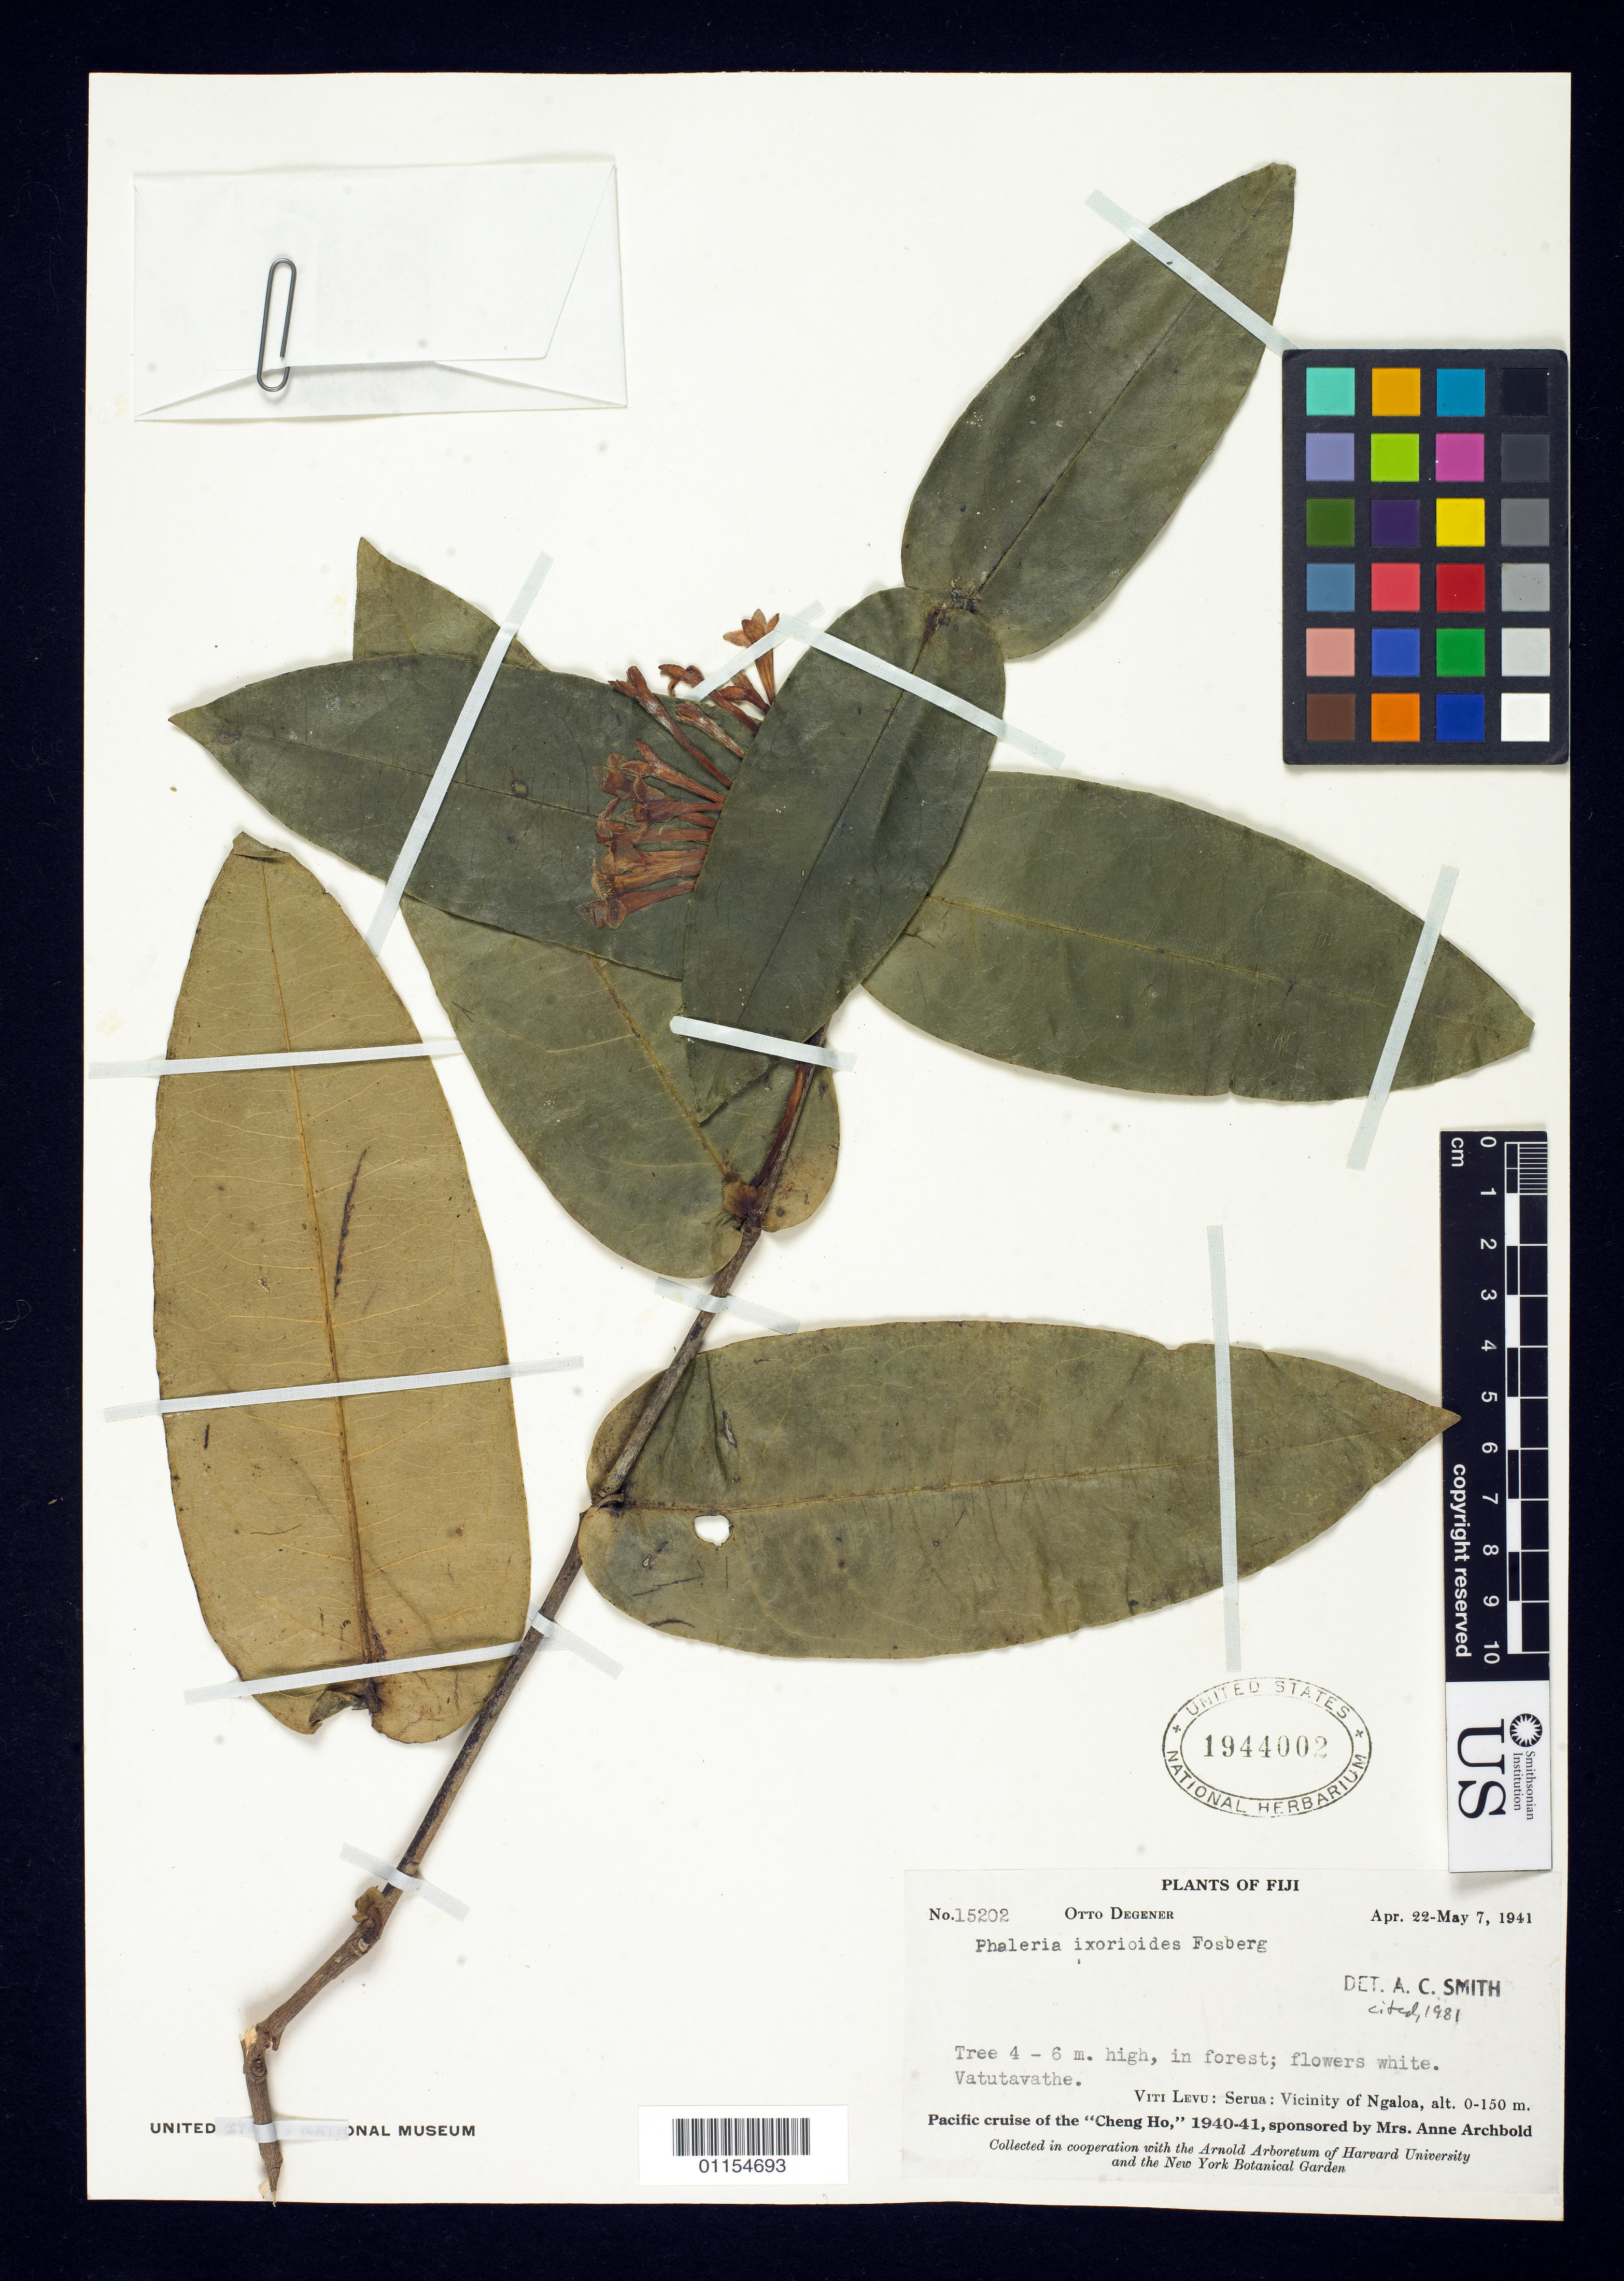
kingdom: Plantae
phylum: Tracheophyta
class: Magnoliopsida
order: Malvales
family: Thymelaeaceae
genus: Phaleria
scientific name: Phaleria ixorioides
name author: Fosberg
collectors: O. Degener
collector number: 15202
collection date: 1941-04-22/1941-05-07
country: Fiji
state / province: Serua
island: Viti Levu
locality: Vicinity of Ngaloa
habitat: in forest.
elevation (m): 0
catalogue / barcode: US 1944002